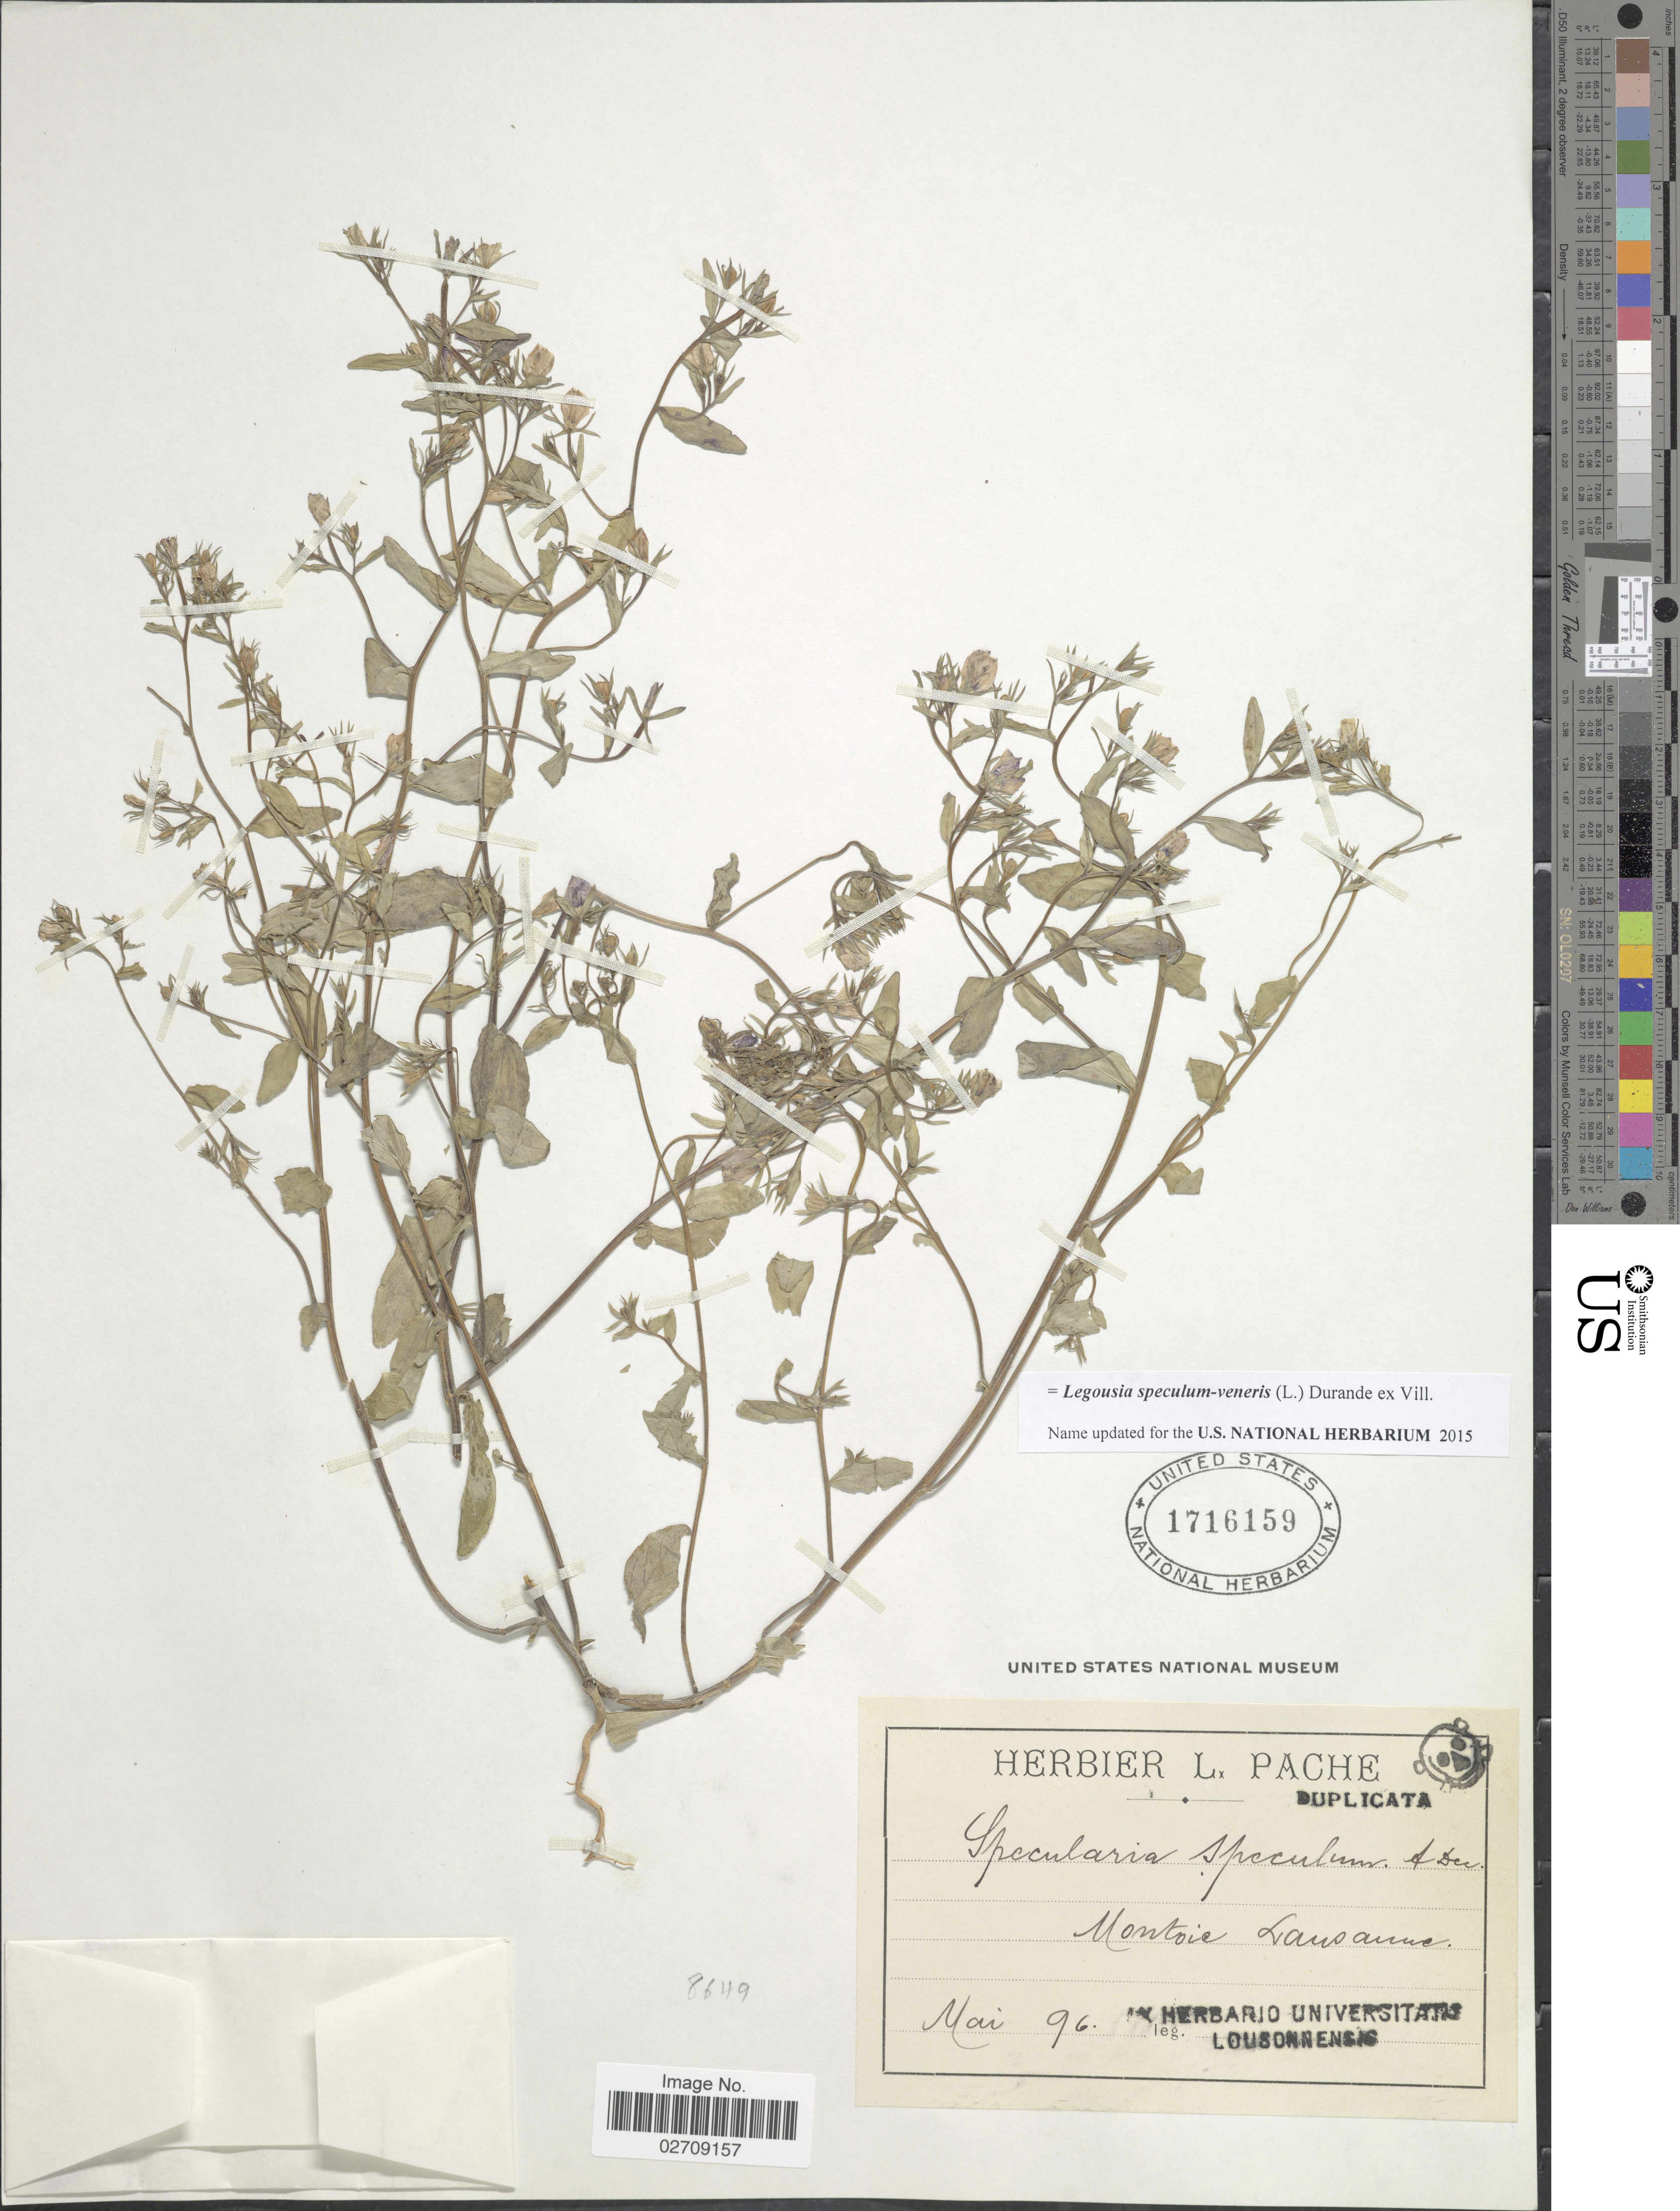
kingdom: Plantae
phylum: Tracheophyta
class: Magnoliopsida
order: Asterales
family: Campanulaceae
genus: Legousia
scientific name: Legousia speculum-veneris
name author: (L.) Chaix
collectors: Ex herb. L. Pache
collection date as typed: Transcribed d/m/y: /5/96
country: Switzerland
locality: Montoie Lausanne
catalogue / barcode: US 1716159